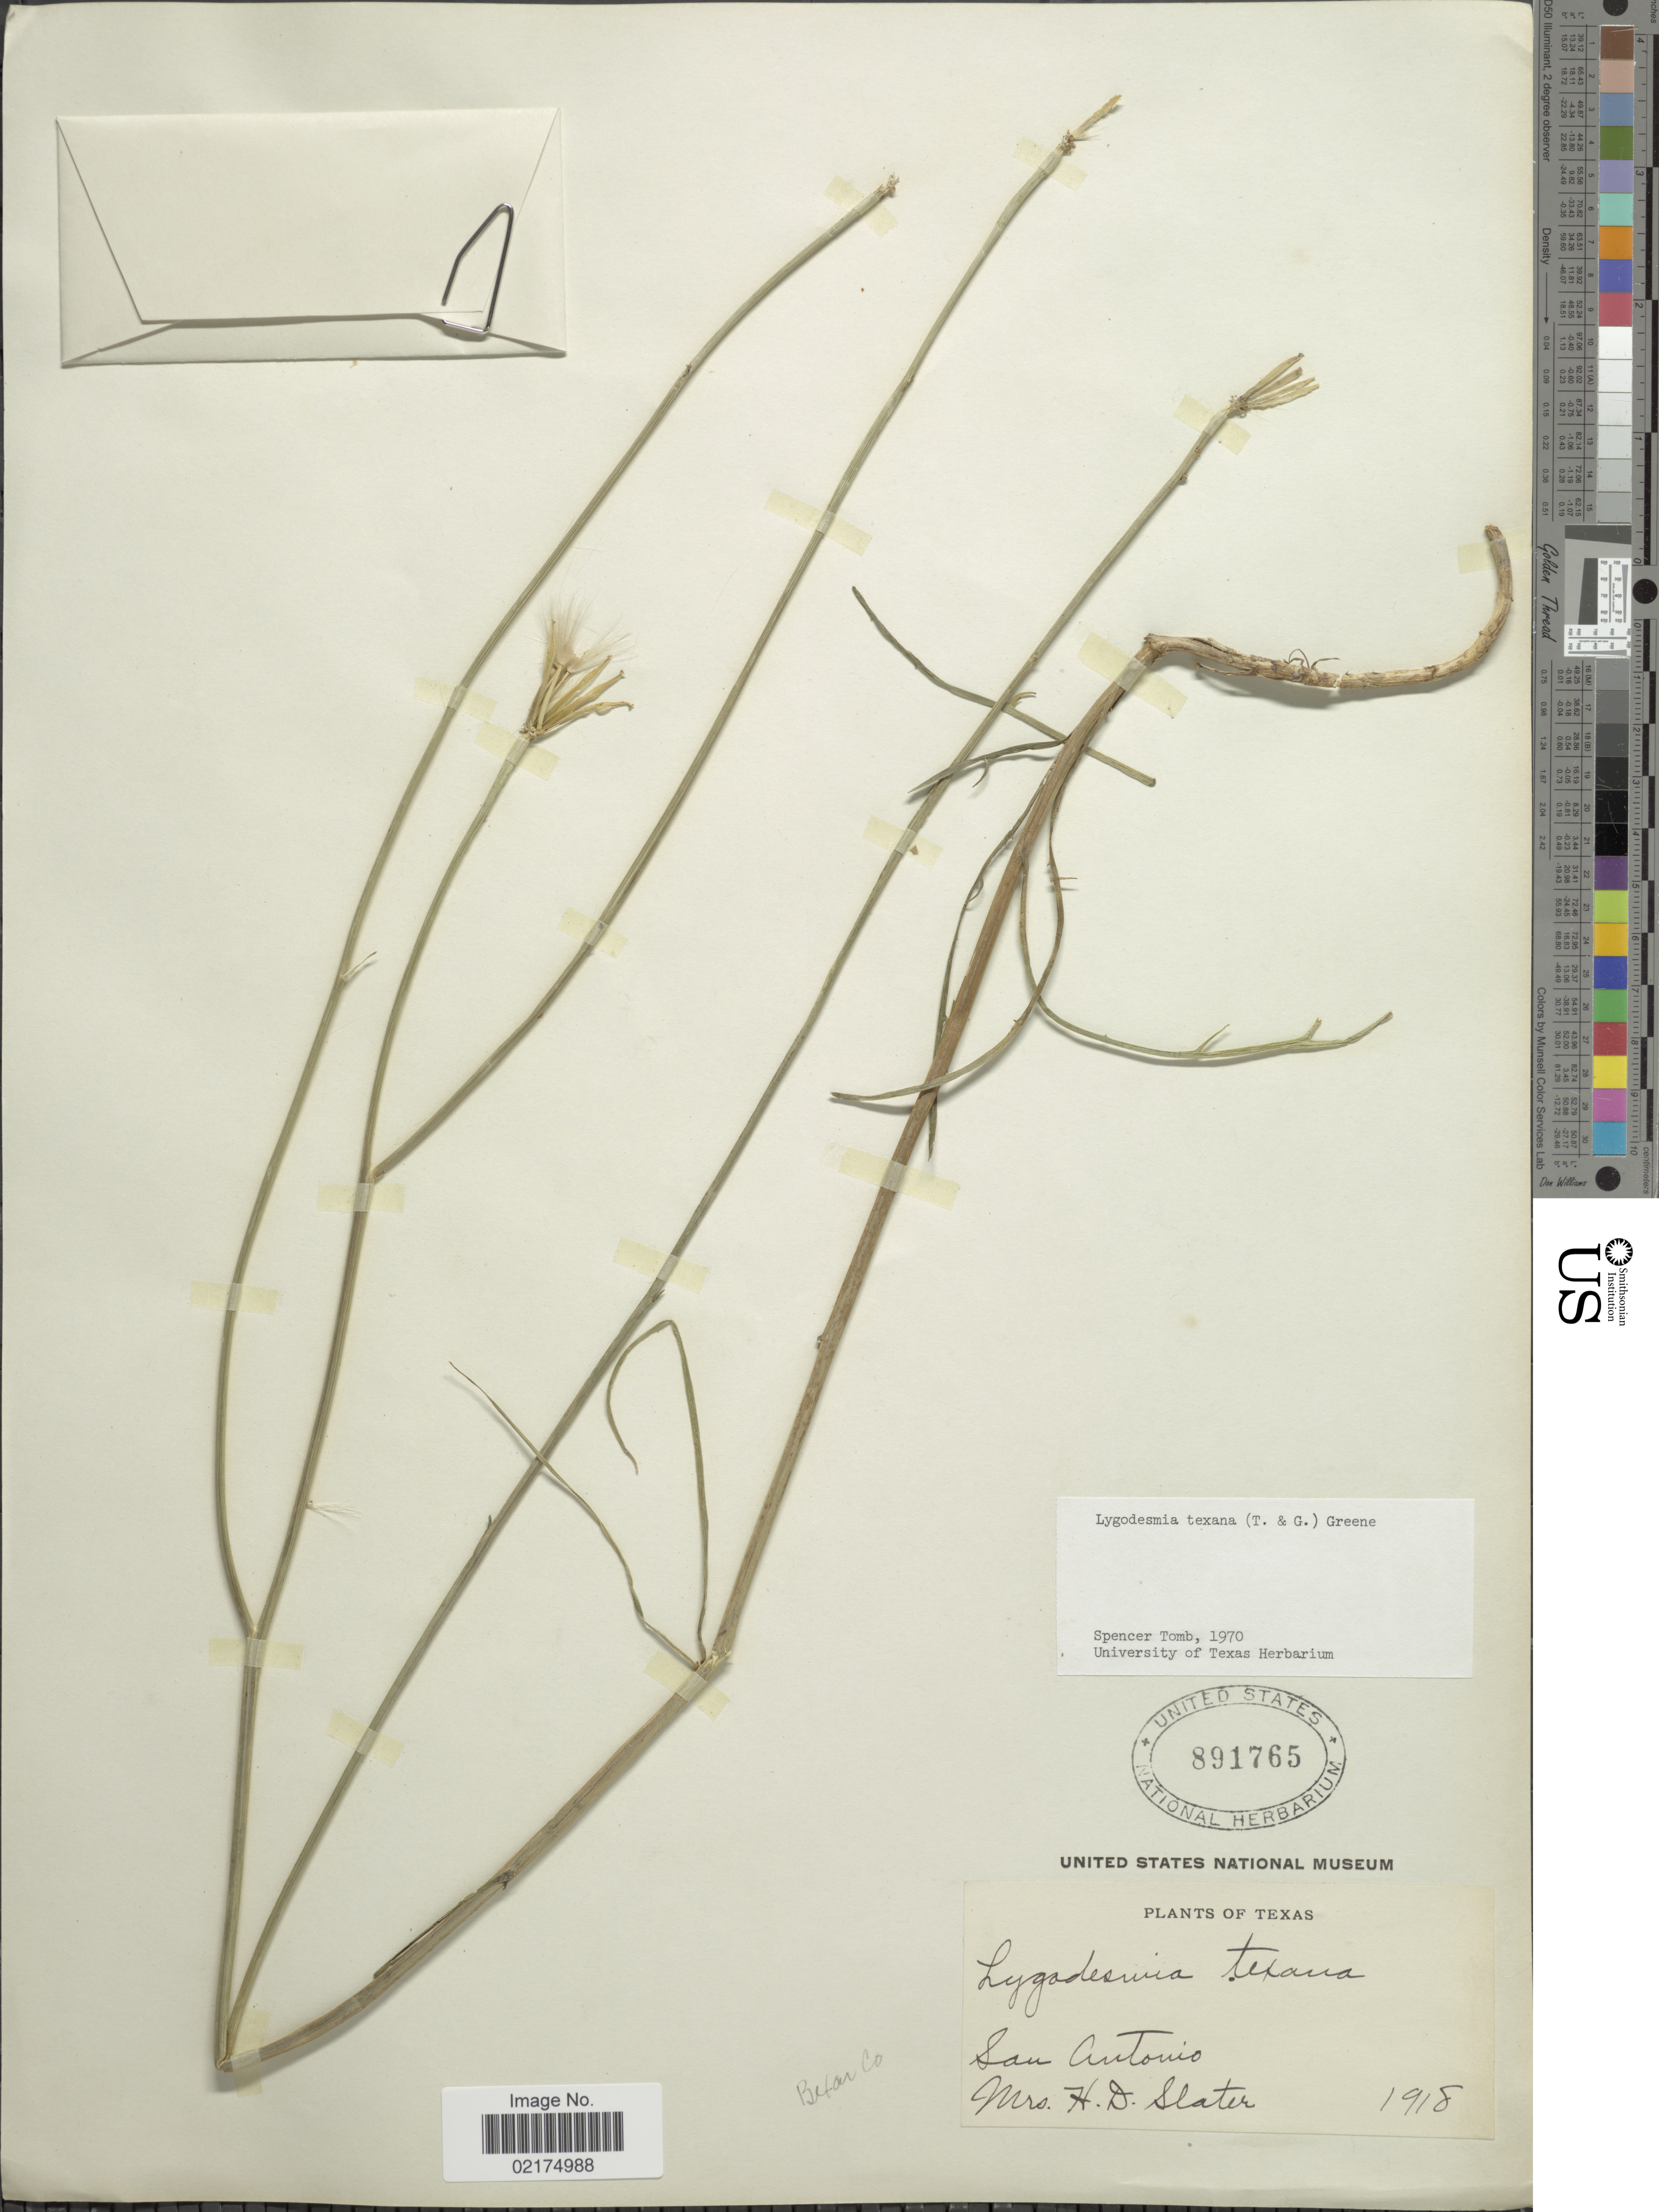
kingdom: Plantae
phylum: Tracheophyta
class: Magnoliopsida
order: Asterales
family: Asteraceae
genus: Lygodesmia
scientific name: Lygodesmia texana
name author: (Torr. & A. Gray) Greene ex Small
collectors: H. Slater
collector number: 1918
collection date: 1918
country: United States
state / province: Texas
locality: San Antonio, Bexar Co.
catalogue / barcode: US 871765